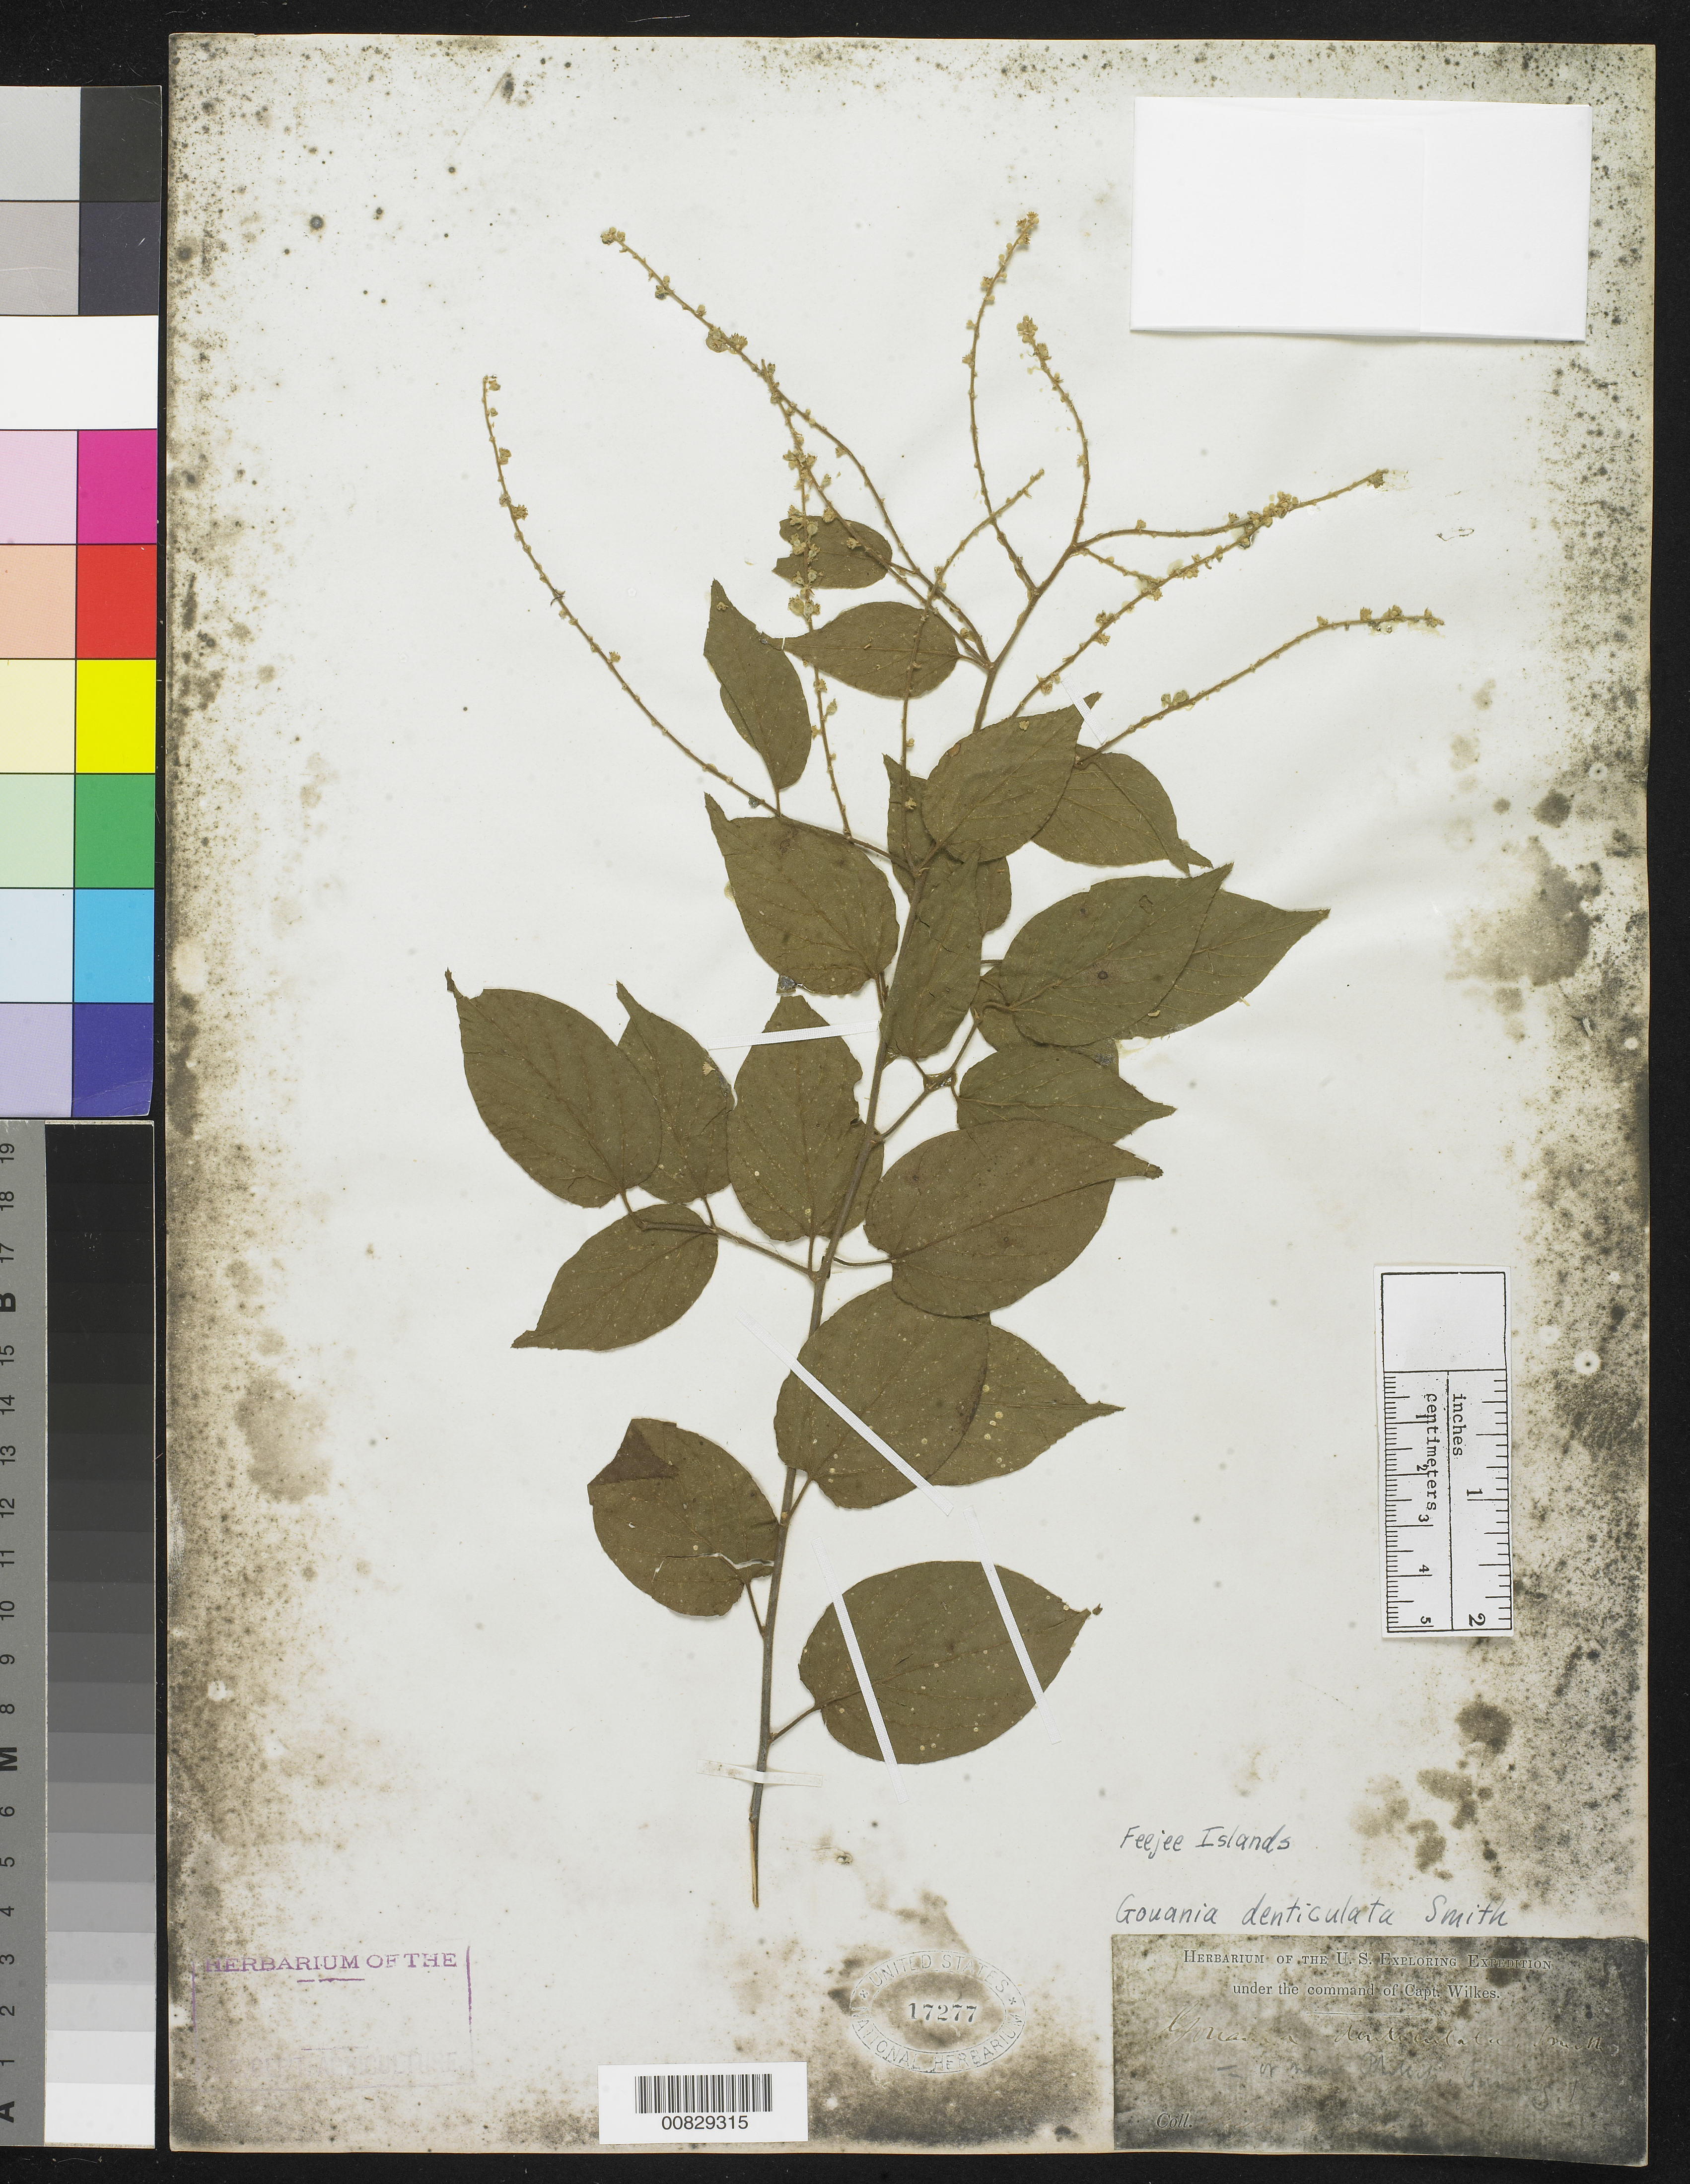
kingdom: Plantae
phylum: Tracheophyta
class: Magnoliopsida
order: Rosales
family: Rhamnaceae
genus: Gouania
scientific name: Gouania denticulata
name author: Sm.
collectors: Wilkes Explor. Exped.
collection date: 1838/1842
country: Fiji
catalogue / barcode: US 17277